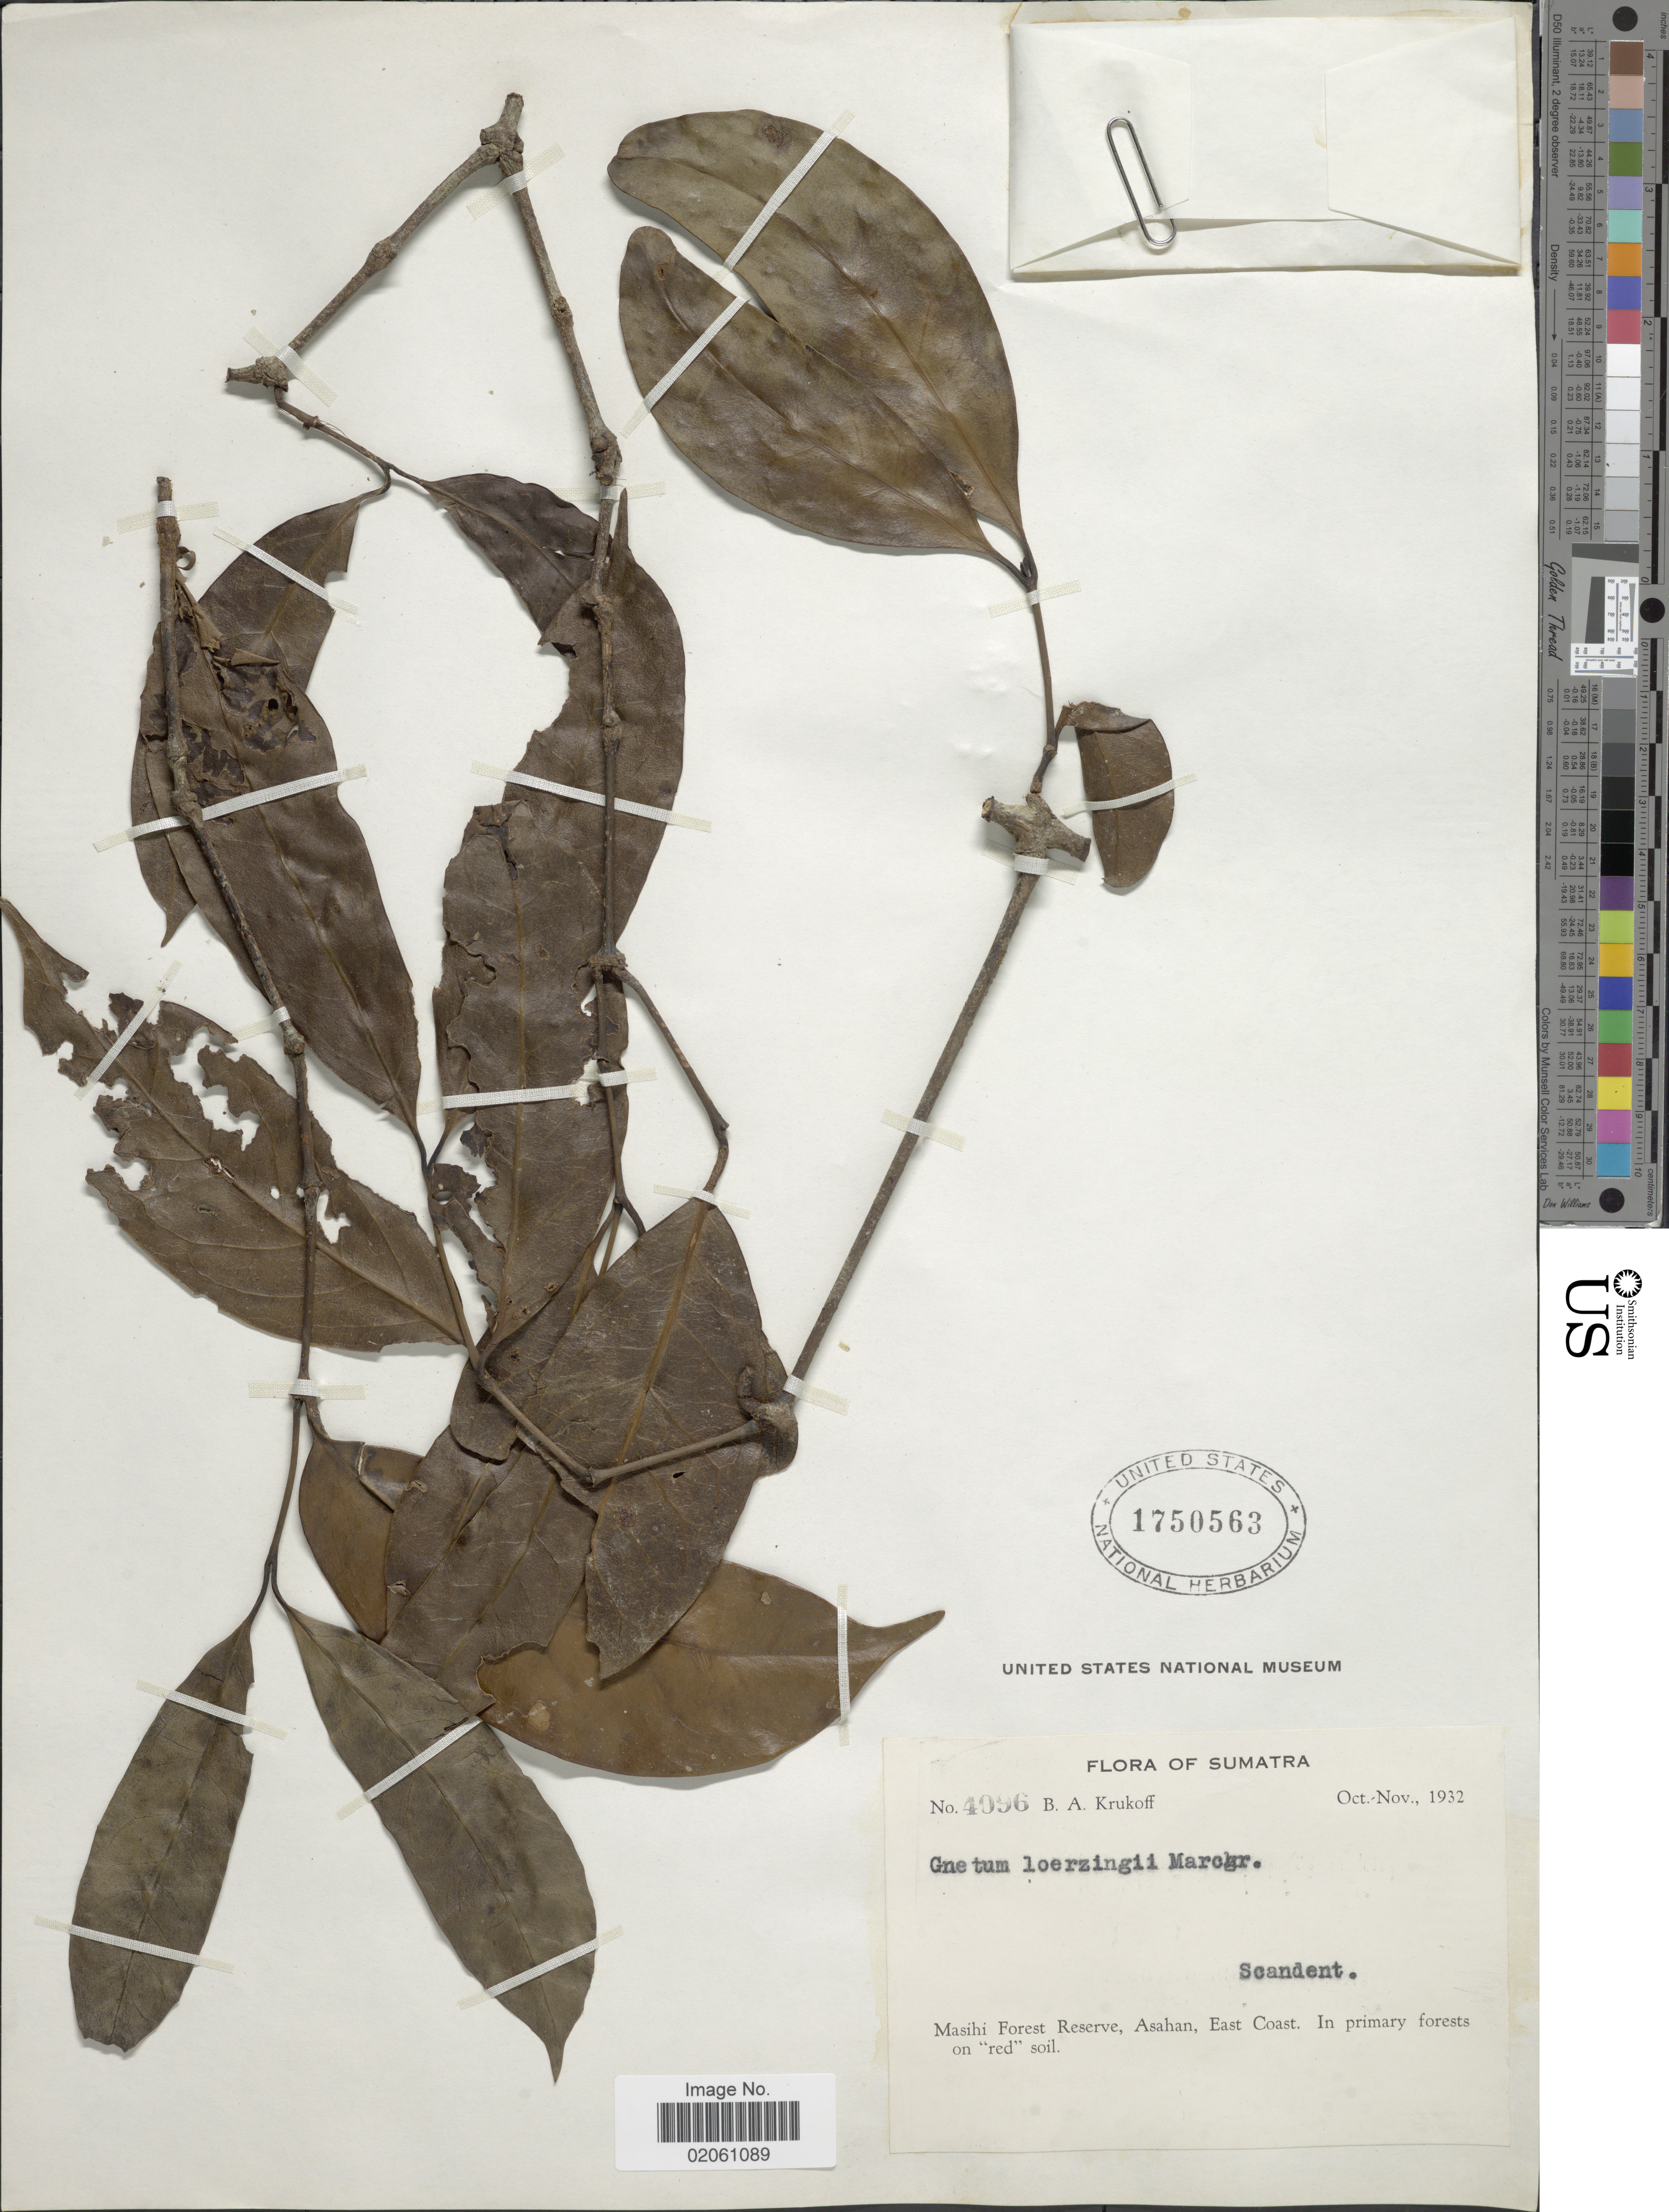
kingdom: Plantae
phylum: Tracheophyta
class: Gnetopsida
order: Gnetales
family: Gnetaceae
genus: Gnetum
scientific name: Gnetum loerzingii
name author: Markgr.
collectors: B. A. Krukoff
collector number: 406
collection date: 1932-10/1932-11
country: Indonesia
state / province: Sumatra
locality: Masihi Forest reserve, Asahan, East Coast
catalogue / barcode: US 1750563